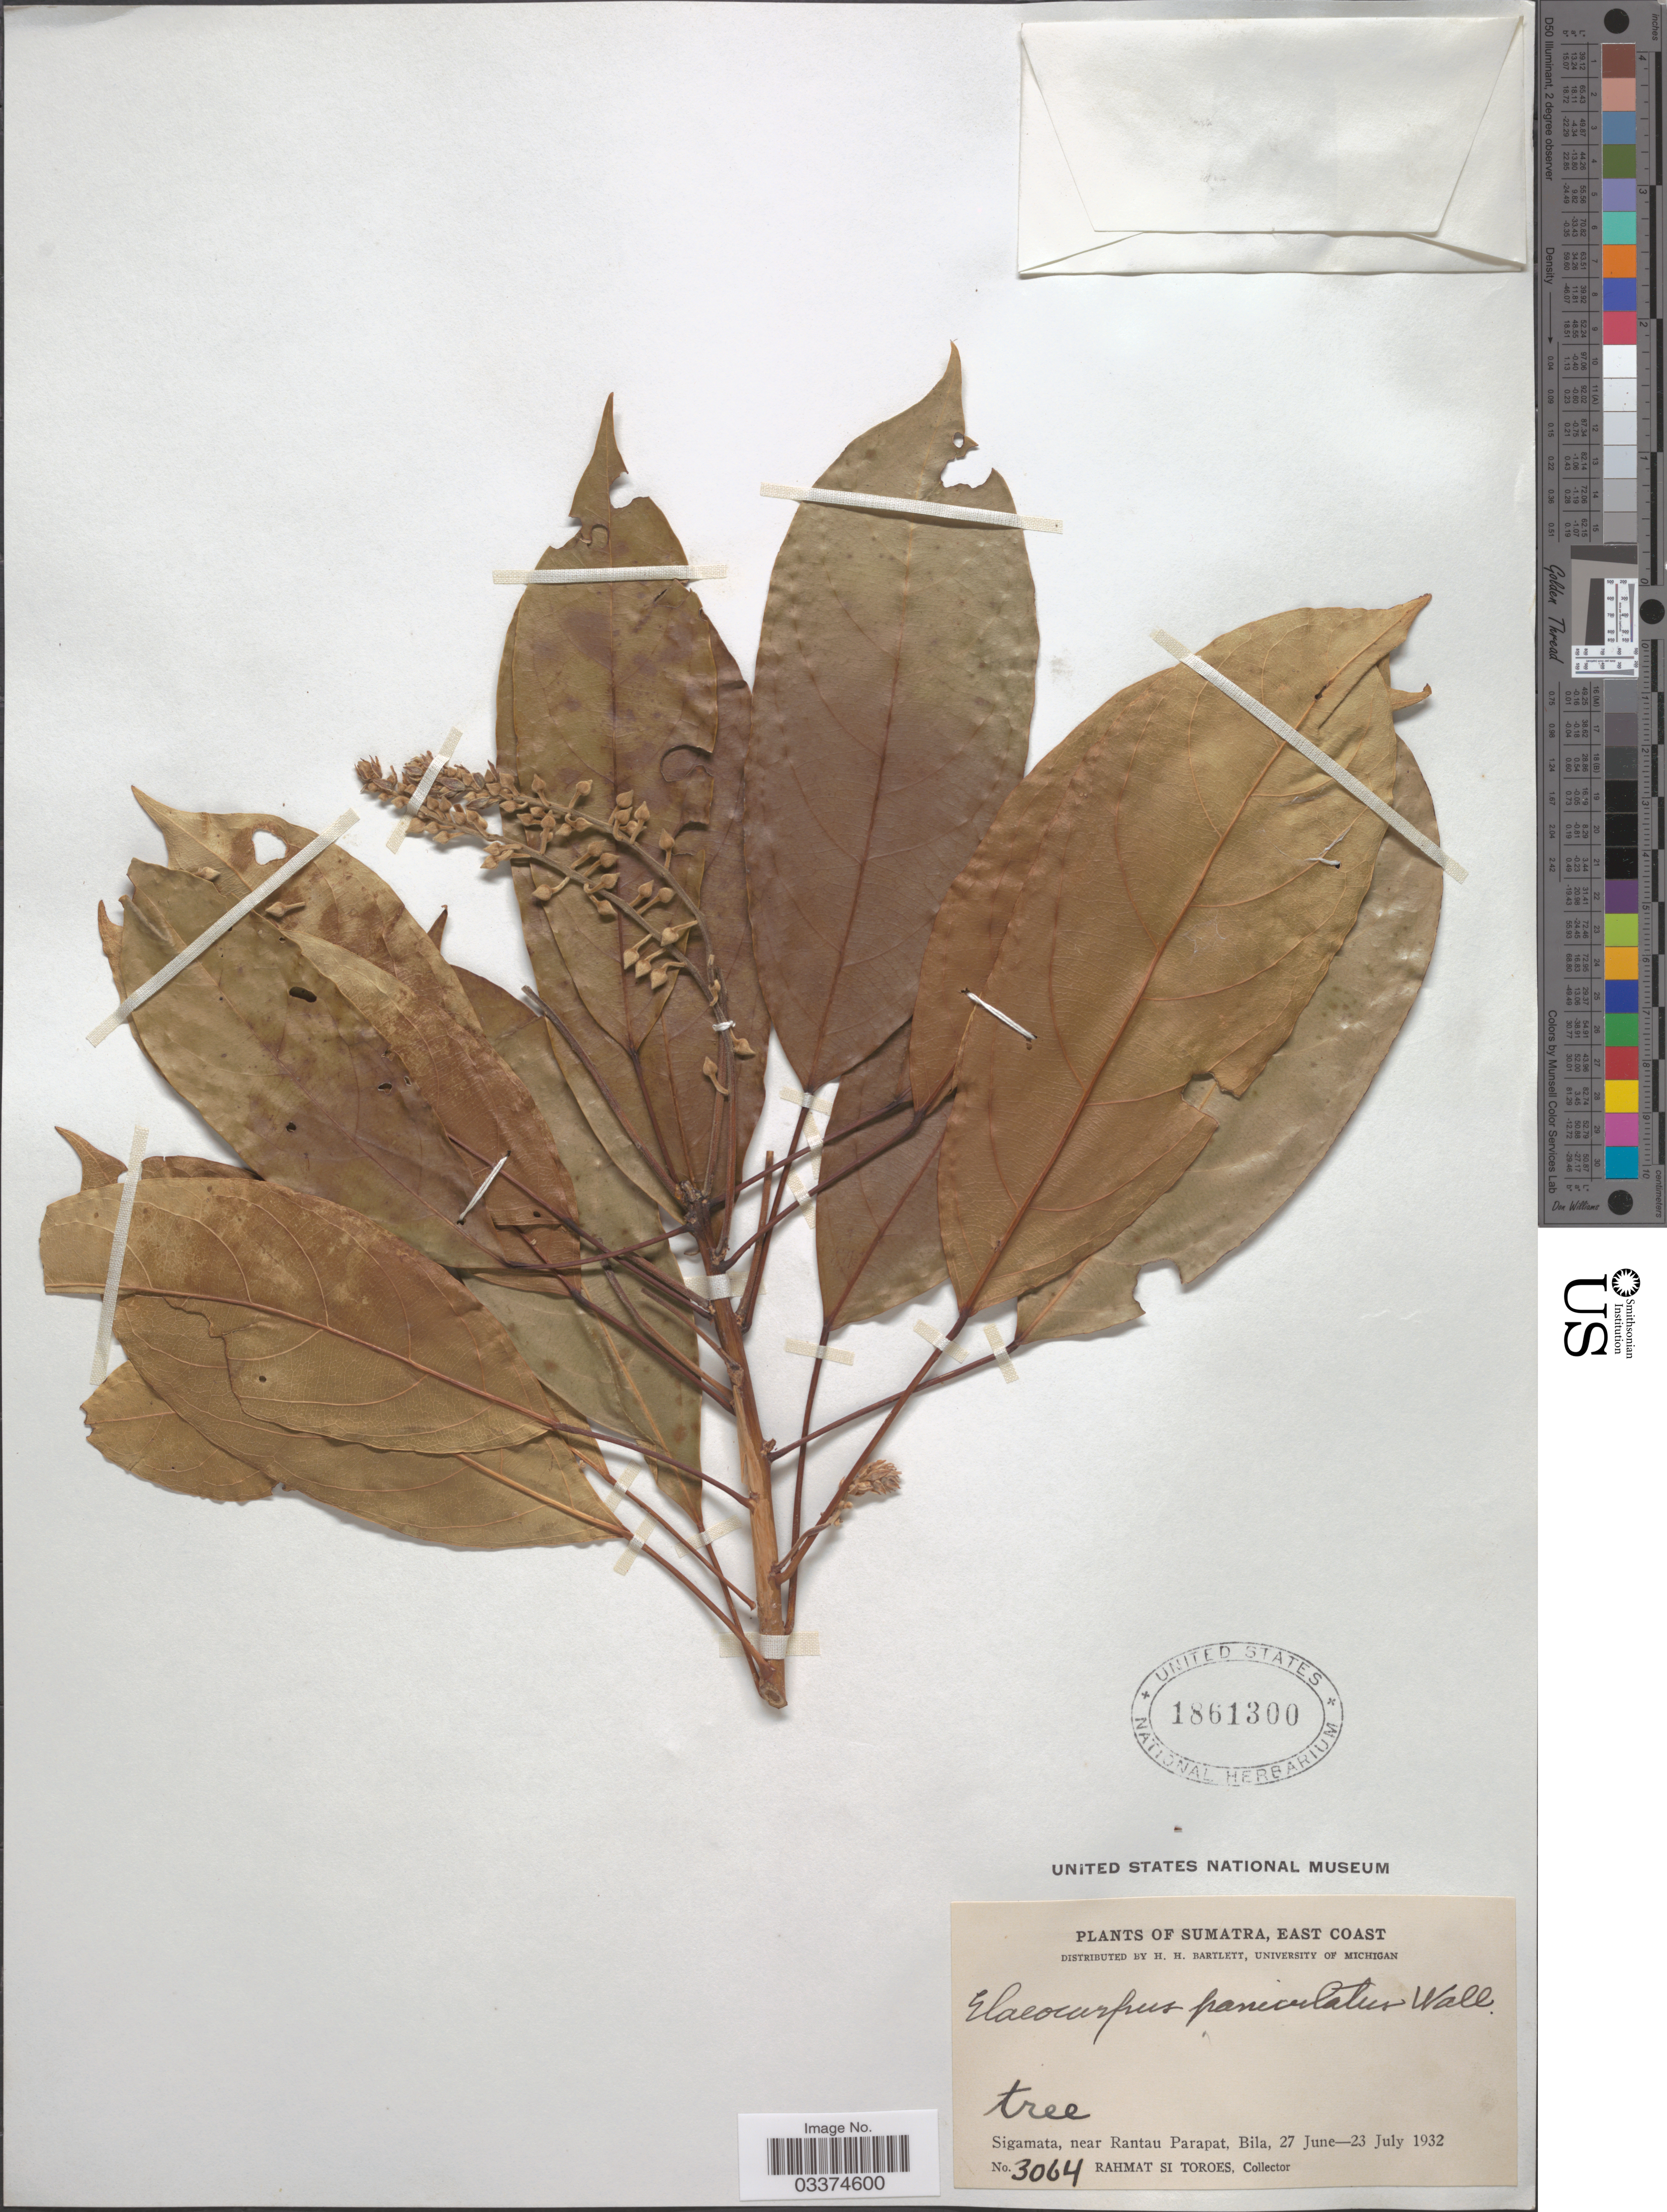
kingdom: Plantae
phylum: Tracheophyta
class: Magnoliopsida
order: Oxalidales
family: Elaeocarpaceae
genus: Elaeocarpus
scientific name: Elaeocarpus paniculatus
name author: Wall. ex K. Müller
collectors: Rahmat Si Boeea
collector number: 3064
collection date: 1932-06-27/1932-07-23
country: Indonesia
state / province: Sumatra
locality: East Coast, Sigamata, near Rantau Parapat, Bila.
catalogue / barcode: US 1861300